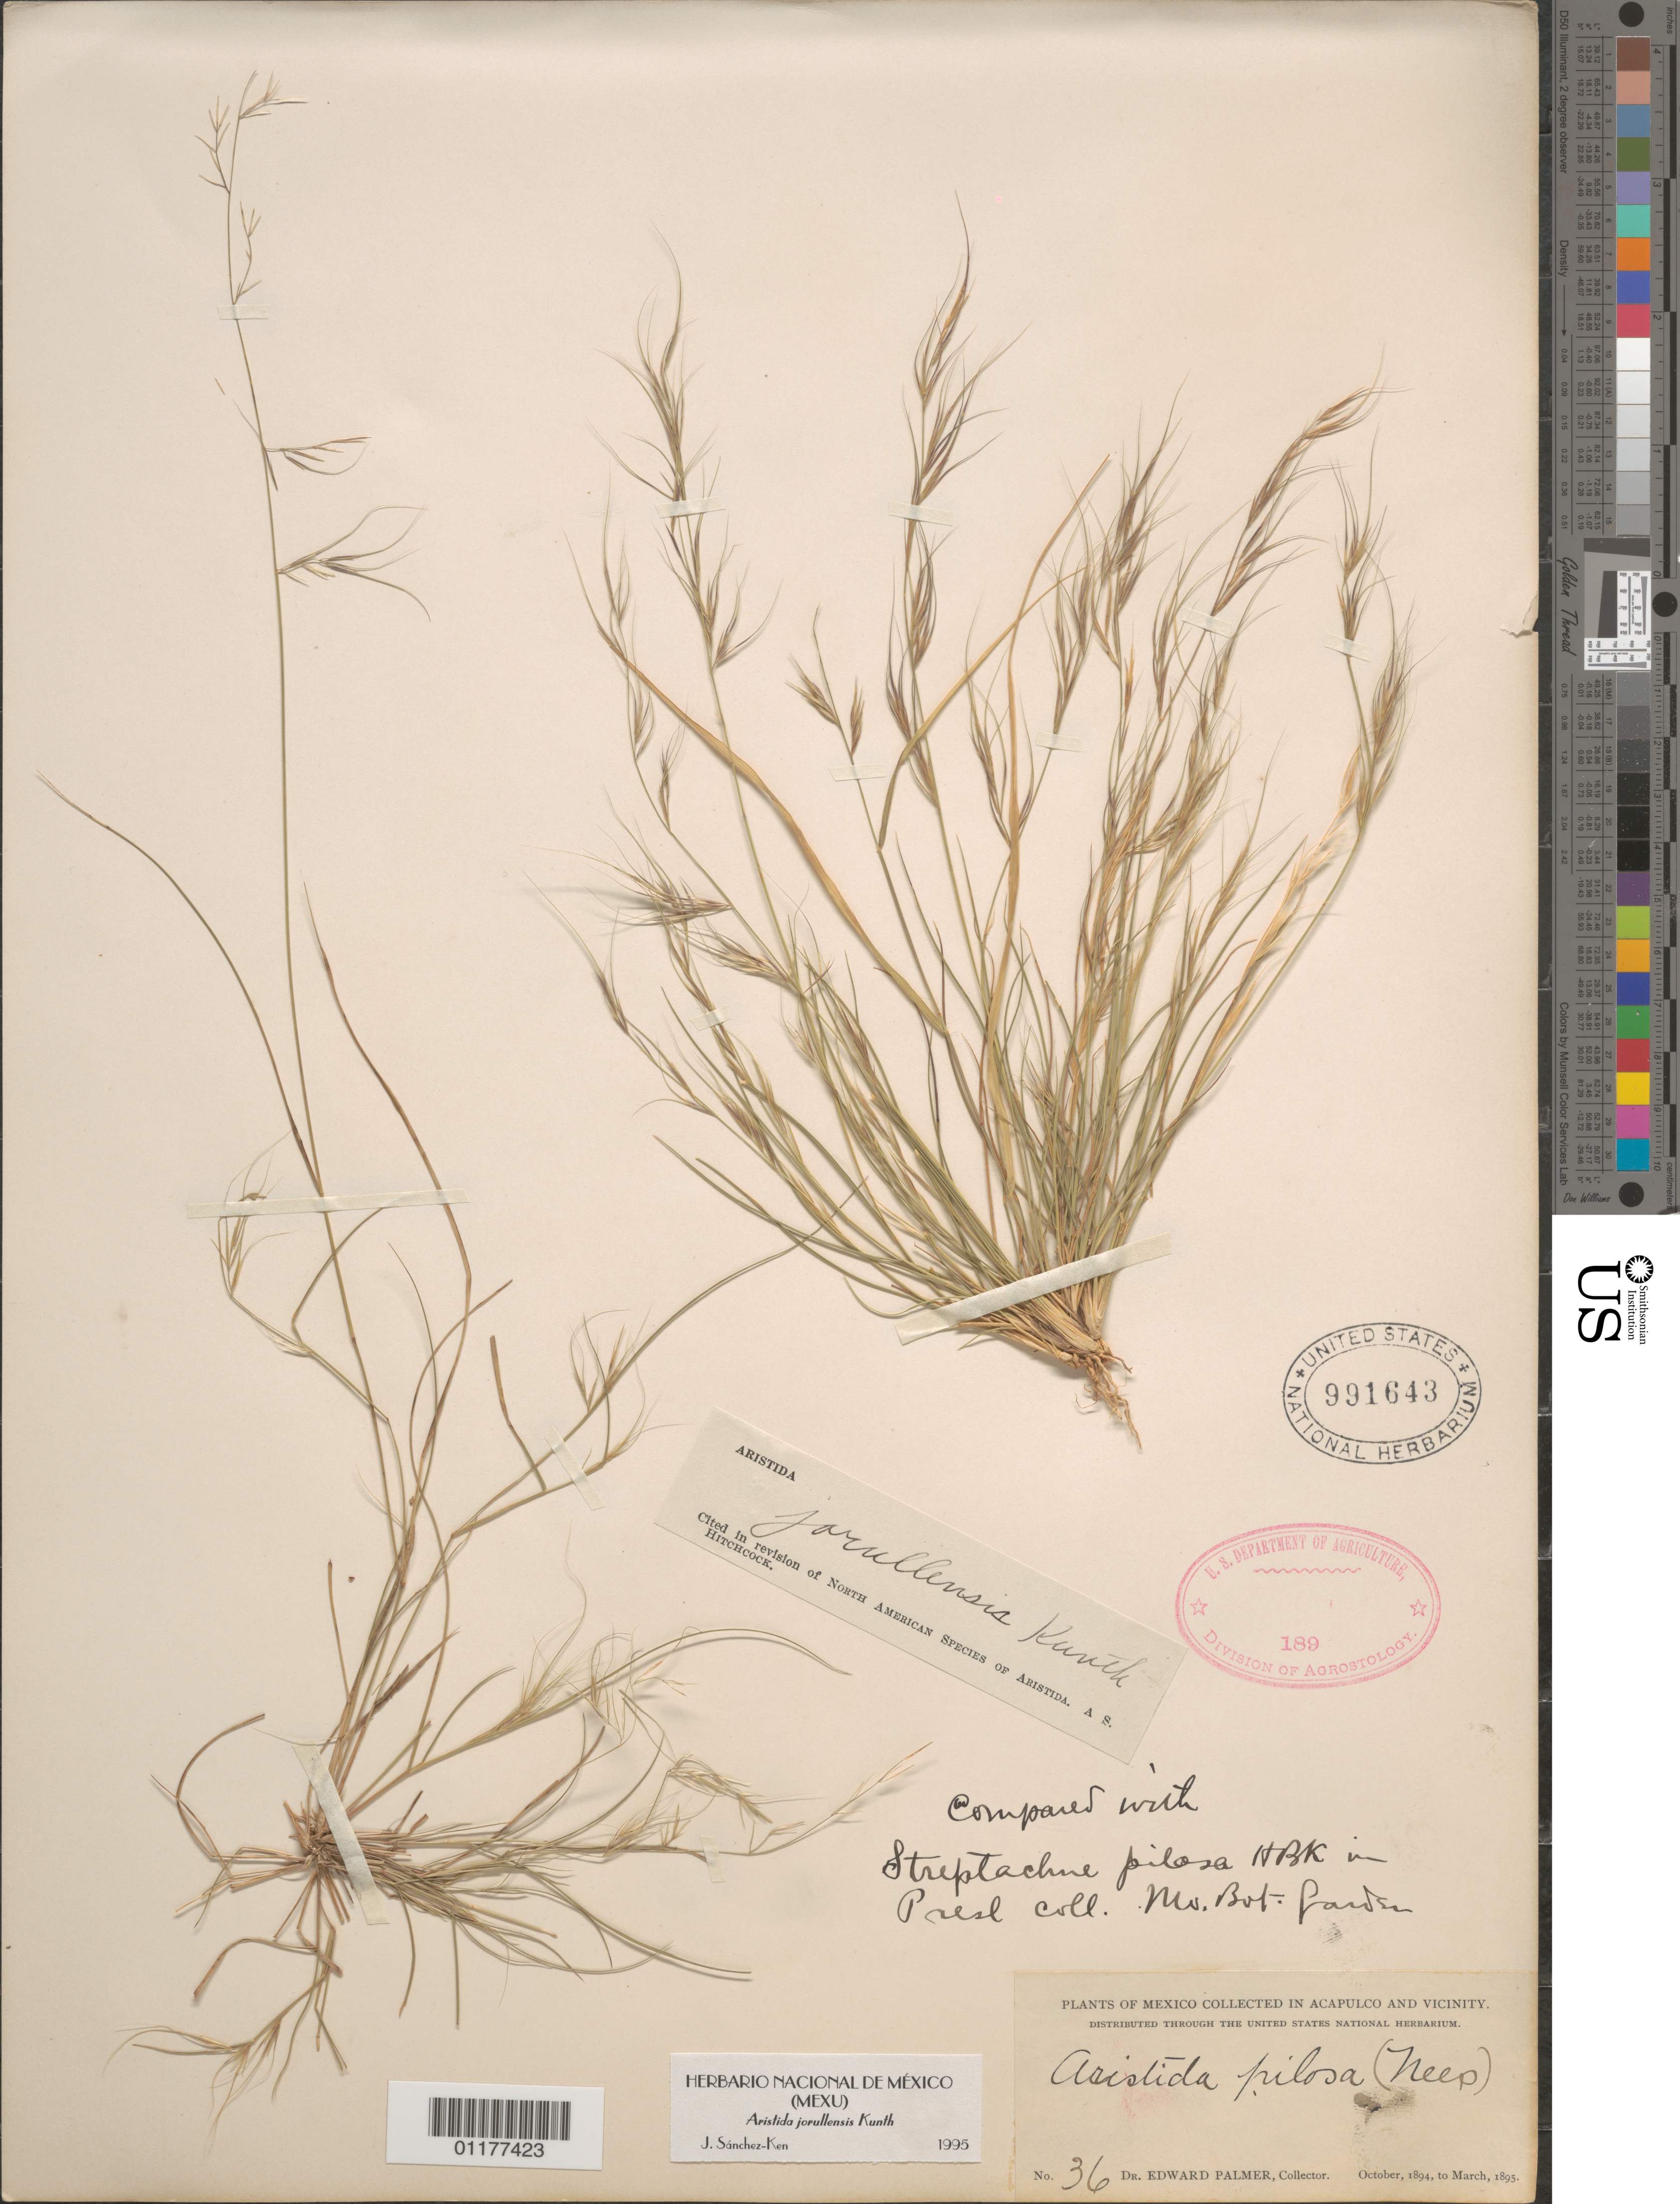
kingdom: Plantae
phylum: Tracheophyta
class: Liliopsida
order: Poales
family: Poaceae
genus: Aristida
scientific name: Aristida jorullensis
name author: Kunth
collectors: E. Palmer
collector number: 36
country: Mexico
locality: Acapulco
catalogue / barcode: US 991643